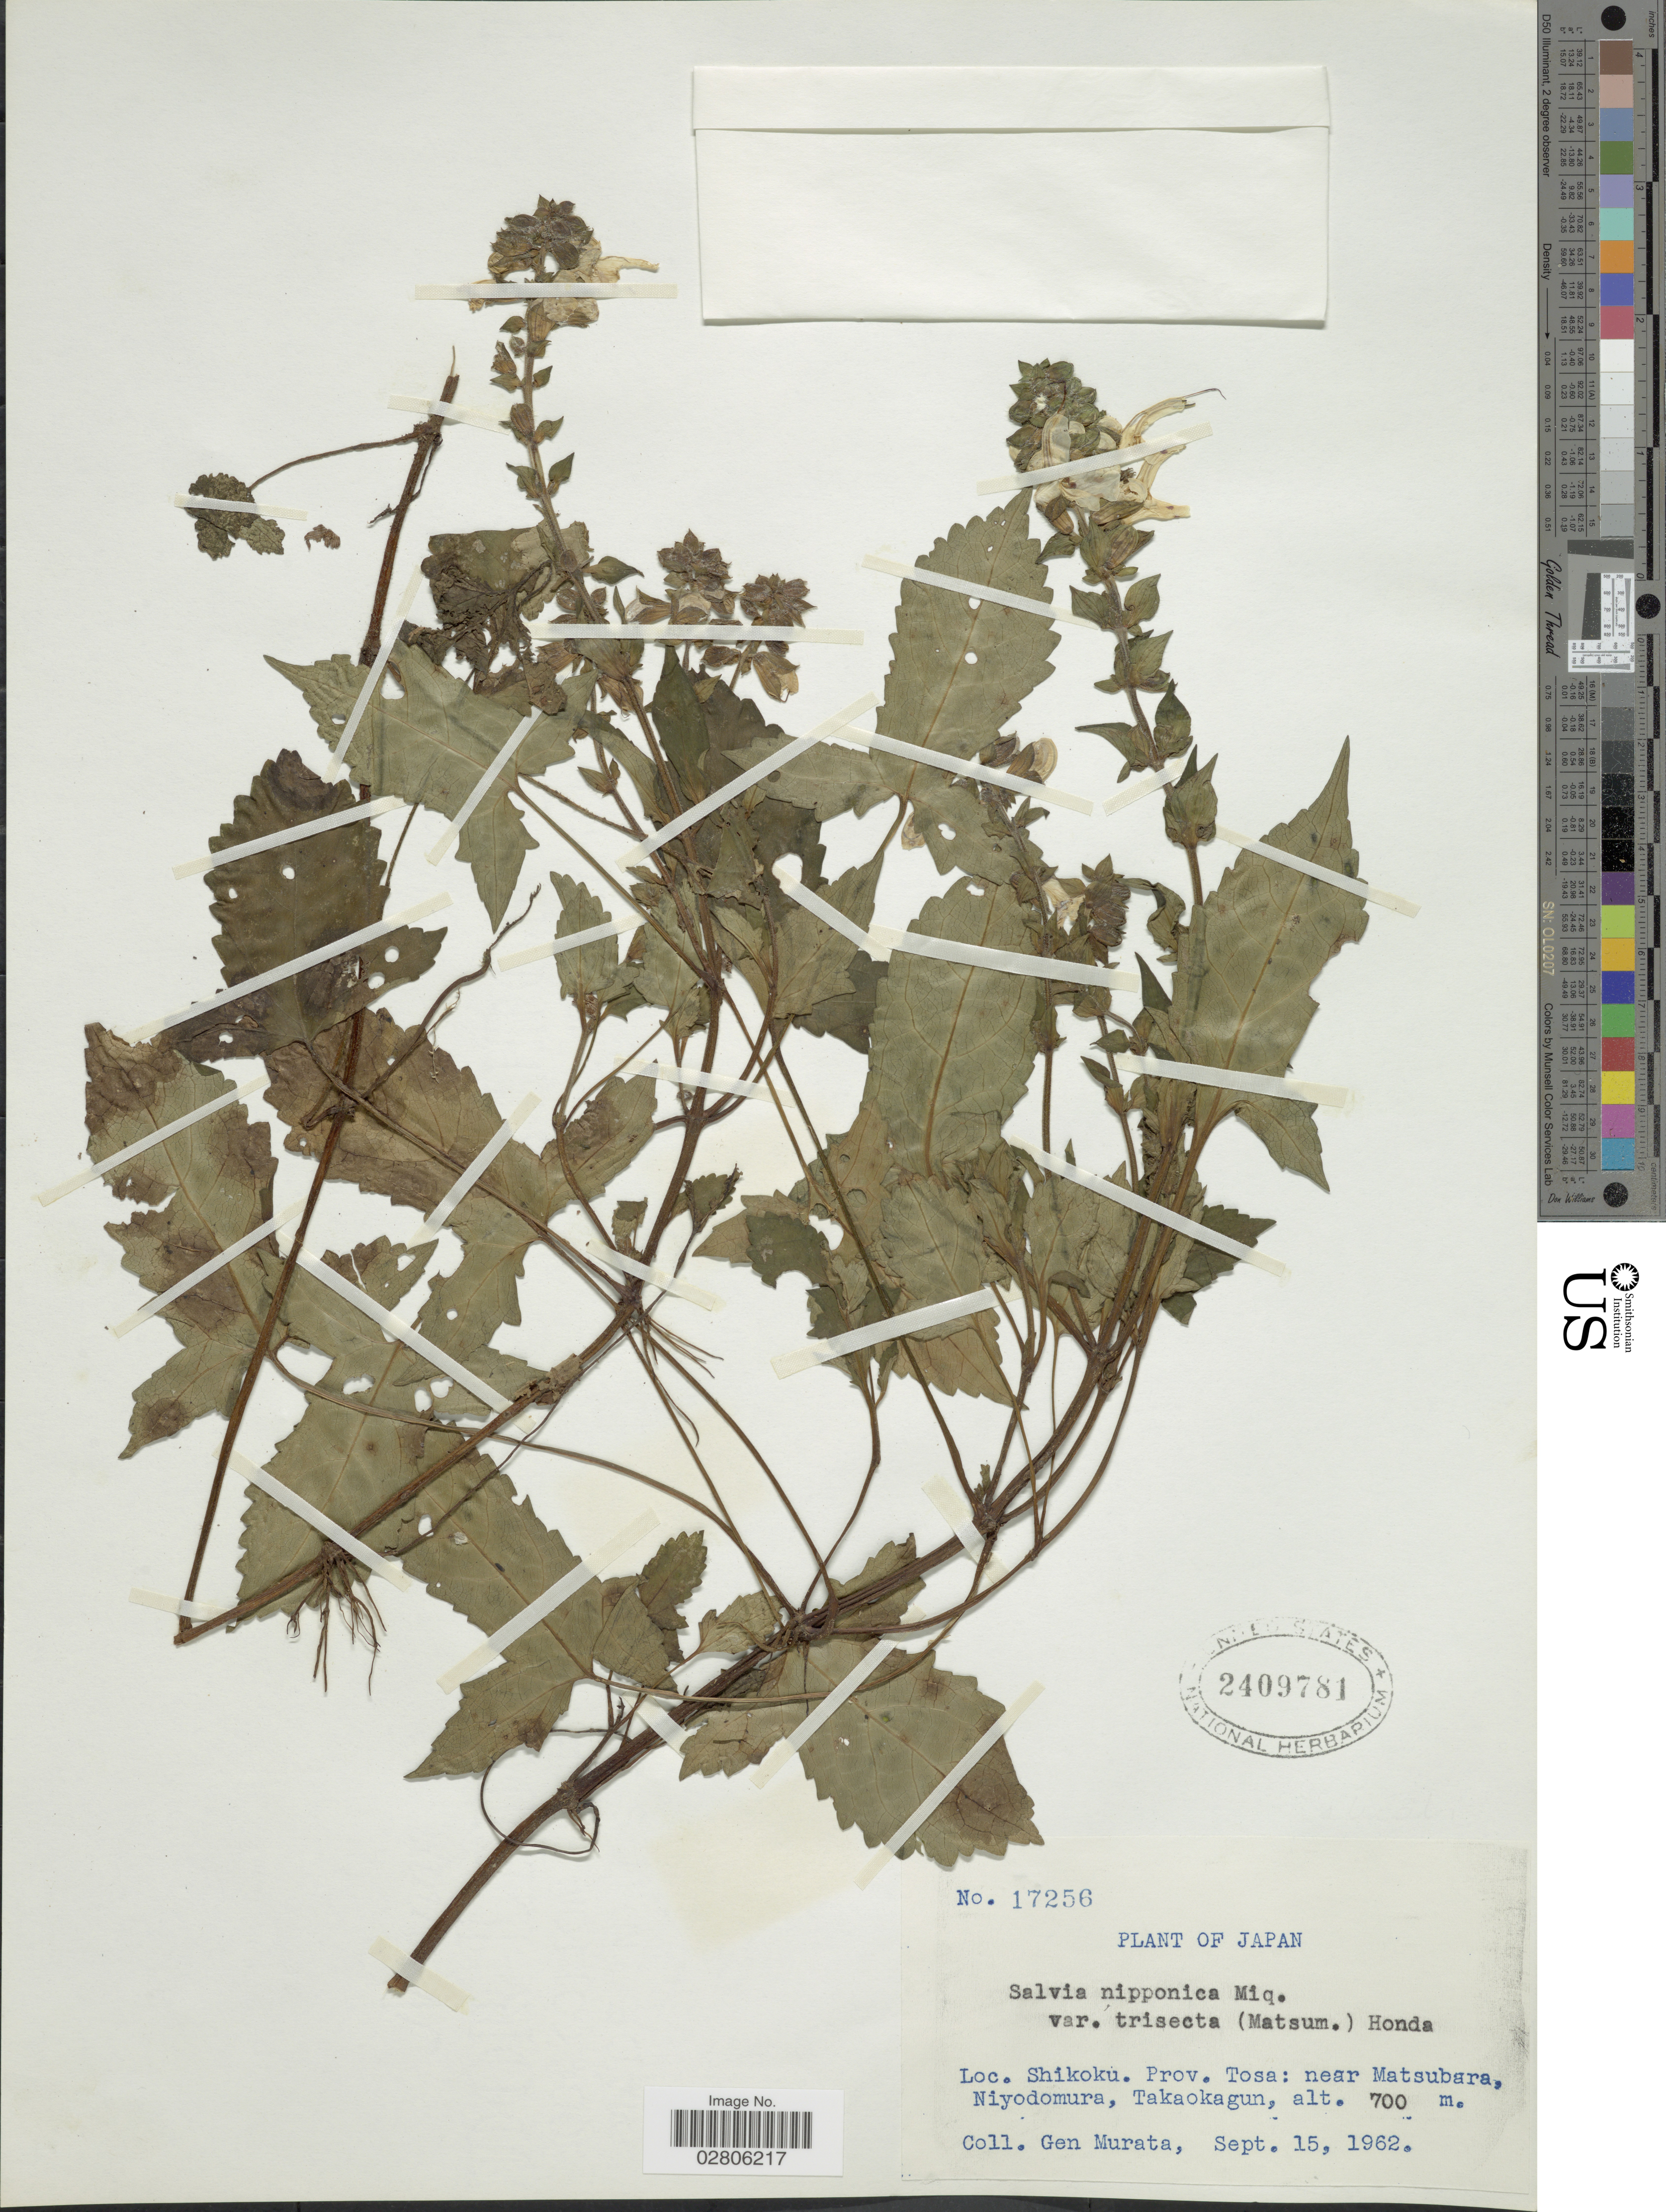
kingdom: Plantae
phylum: Tracheophyta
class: Magnoliopsida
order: Lamiales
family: Lamiaceae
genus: Salvia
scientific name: Salvia nipponica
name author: Miq.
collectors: G. Murata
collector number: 17256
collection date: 1962-09-15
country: Japan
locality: Shikoku, Prov. Tosa, near Matsubara, Niyodomura, Takaokagun.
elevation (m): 700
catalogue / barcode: US 2409781